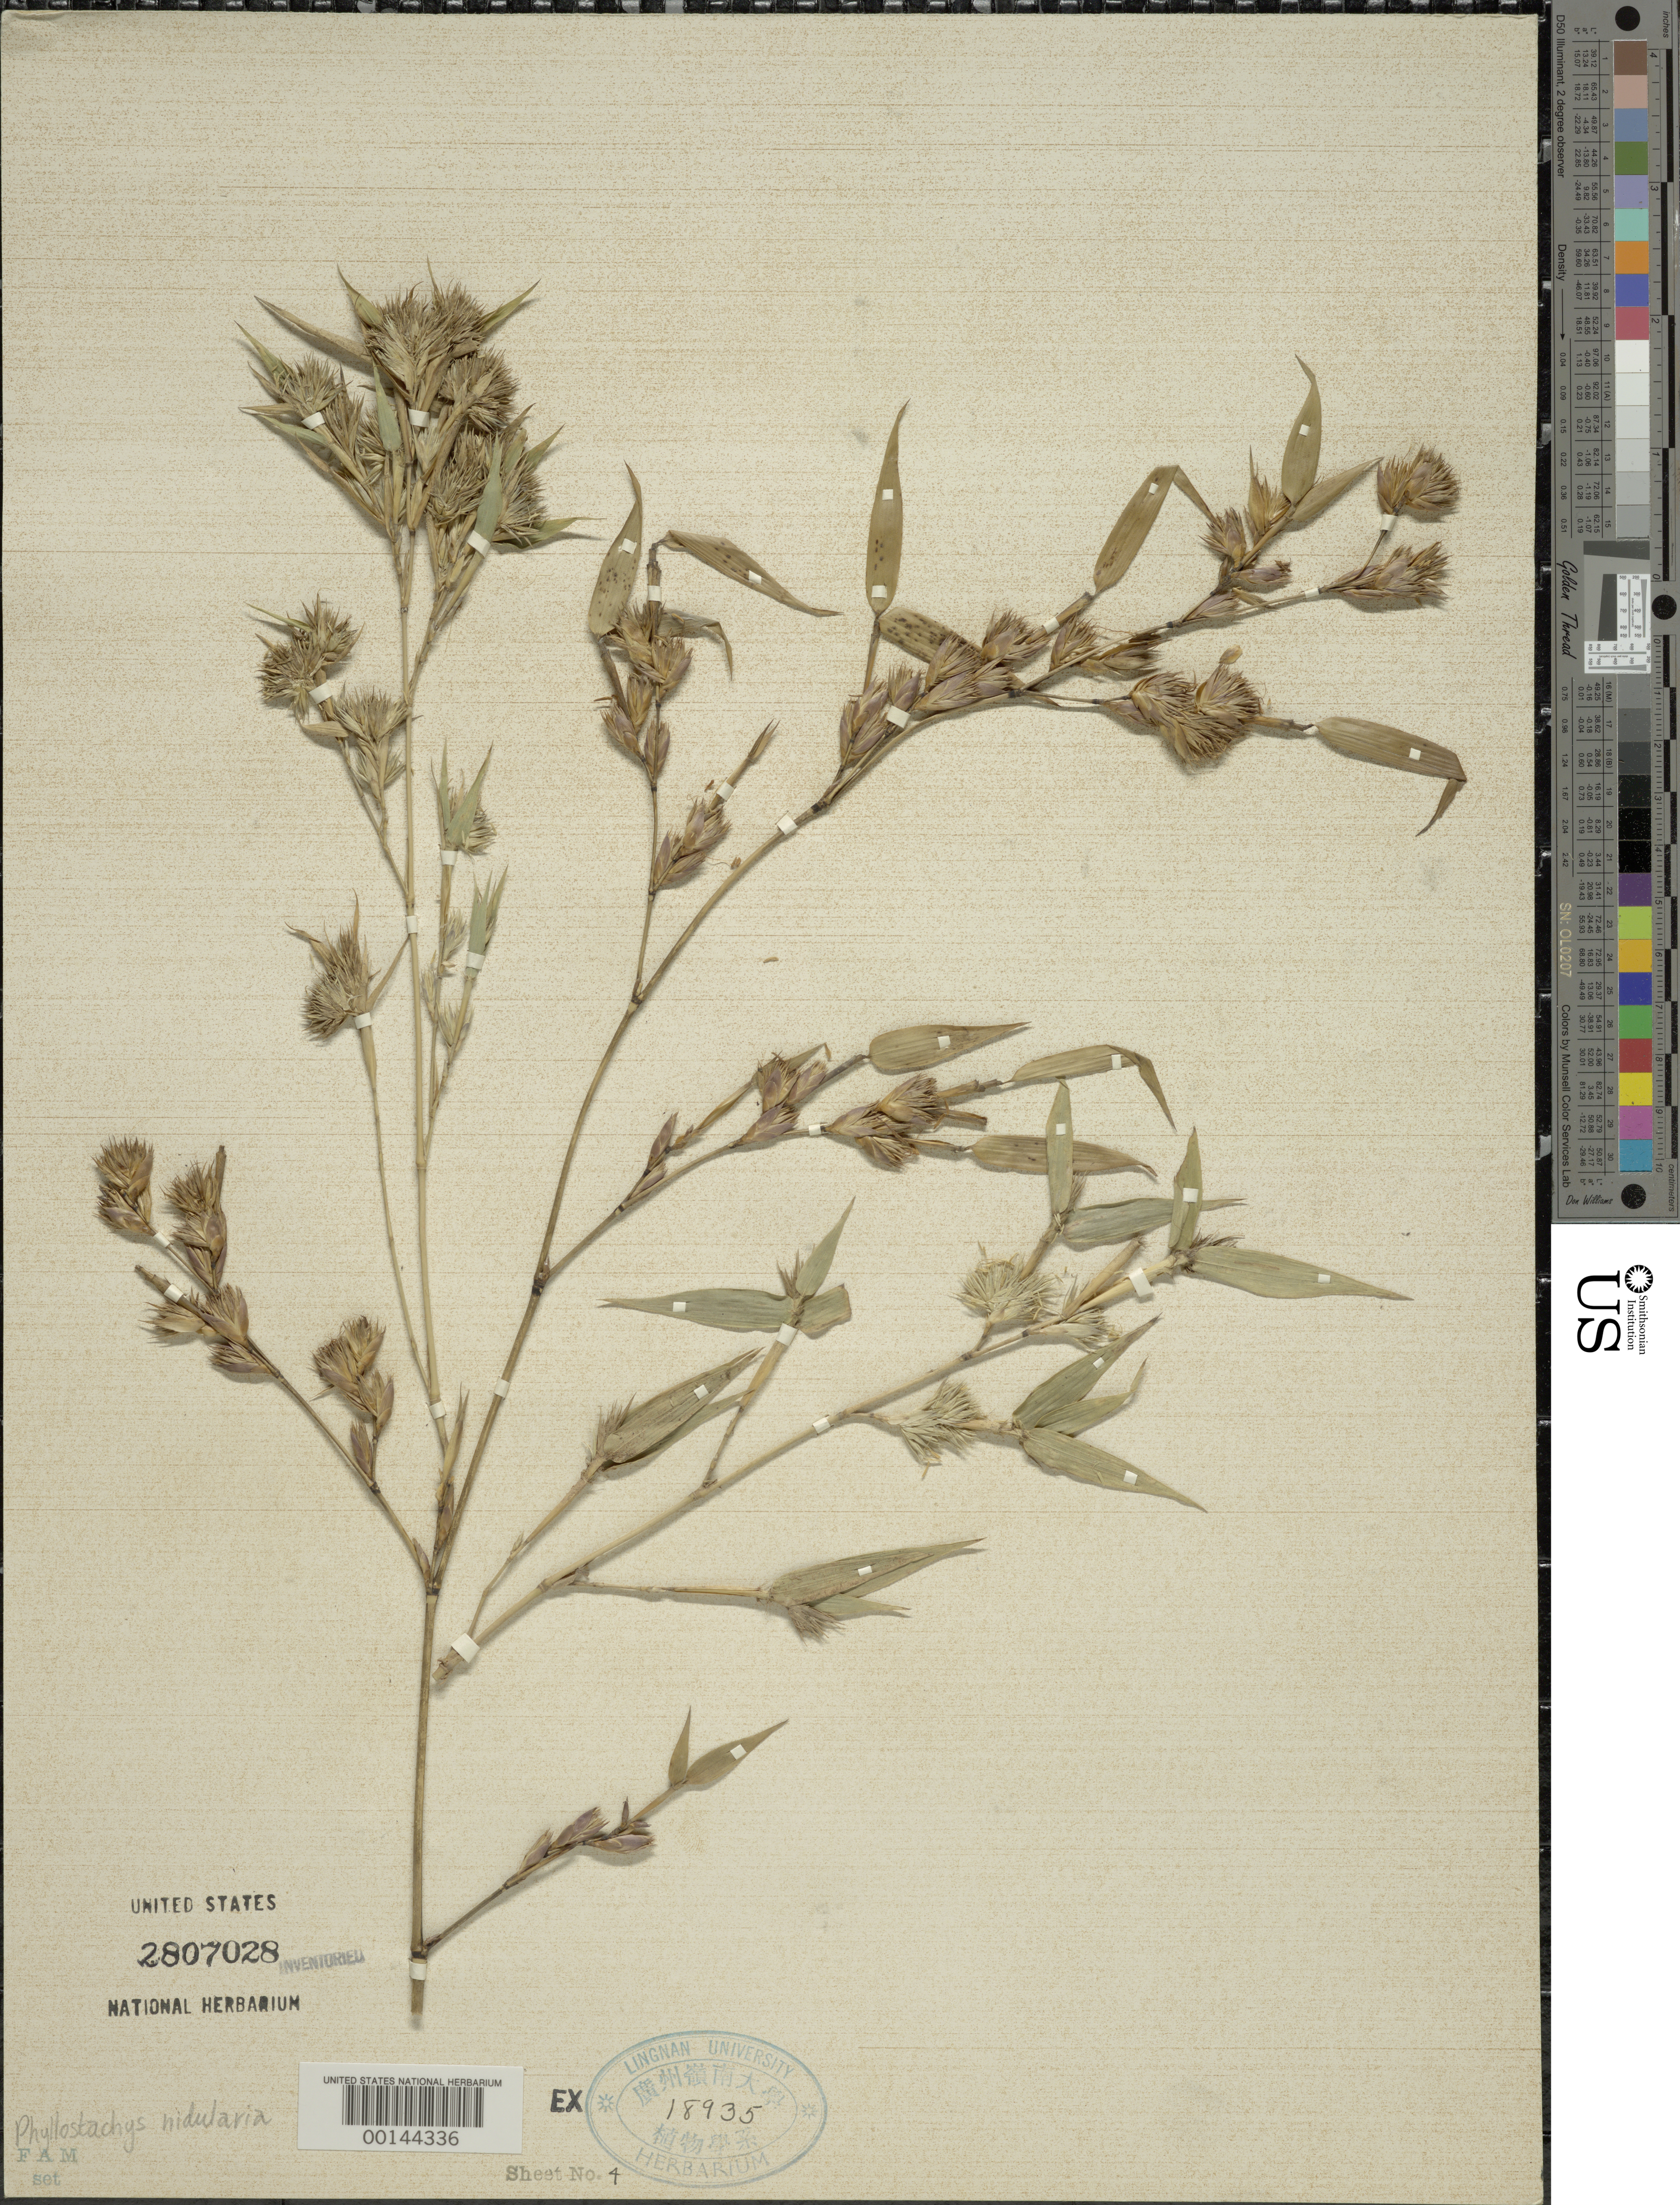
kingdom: Plantae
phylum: Tracheophyta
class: Liliopsida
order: Poales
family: Poaceae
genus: Phyllostachys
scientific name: Phyllostachys nidularia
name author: Munro ex Fenzi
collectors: H. L. Fung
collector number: A-530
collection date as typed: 10 Jan 1931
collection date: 1931-01-10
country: China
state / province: Guangdong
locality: Tsang shing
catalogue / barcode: US 2807028